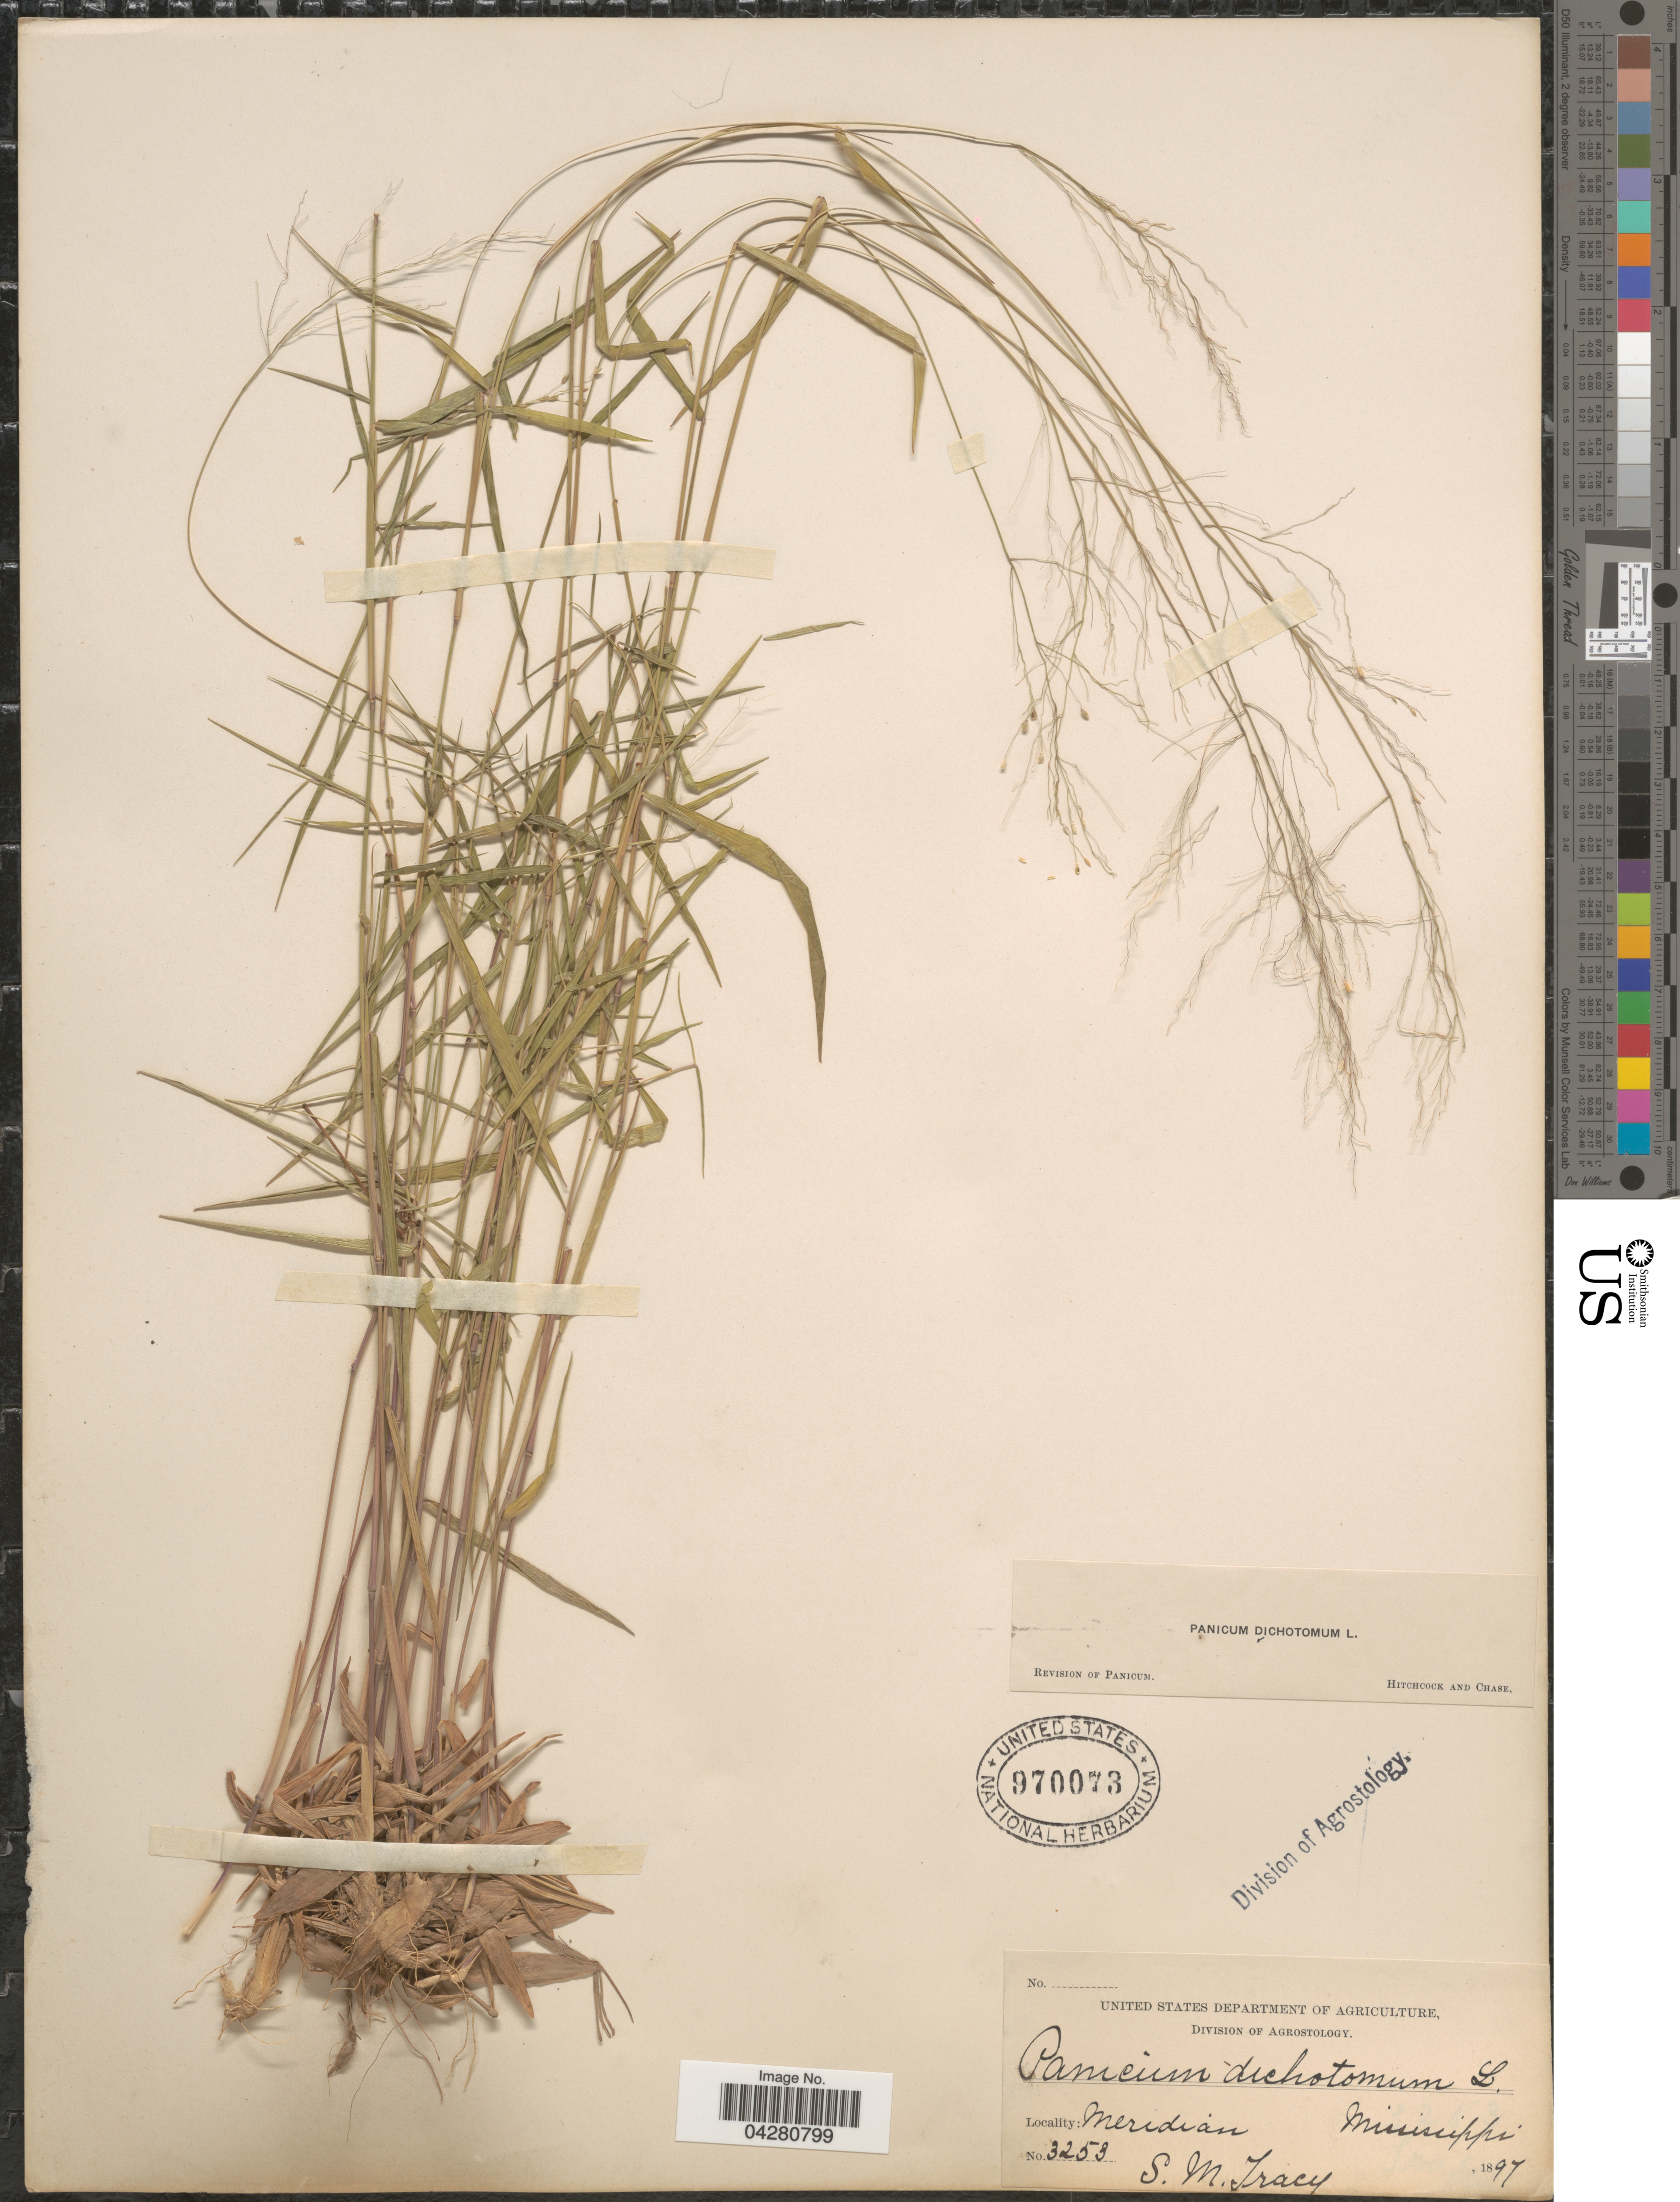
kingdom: Plantae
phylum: Tracheophyta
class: Liliopsida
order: Poales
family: Poaceae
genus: Dichanthelium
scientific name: Dichanthelium dichotomum var. dichotomum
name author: (L.) Gould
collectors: S. M. Tracy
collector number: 3253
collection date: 1897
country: United States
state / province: Mississippi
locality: Meridian.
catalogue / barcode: US 970073